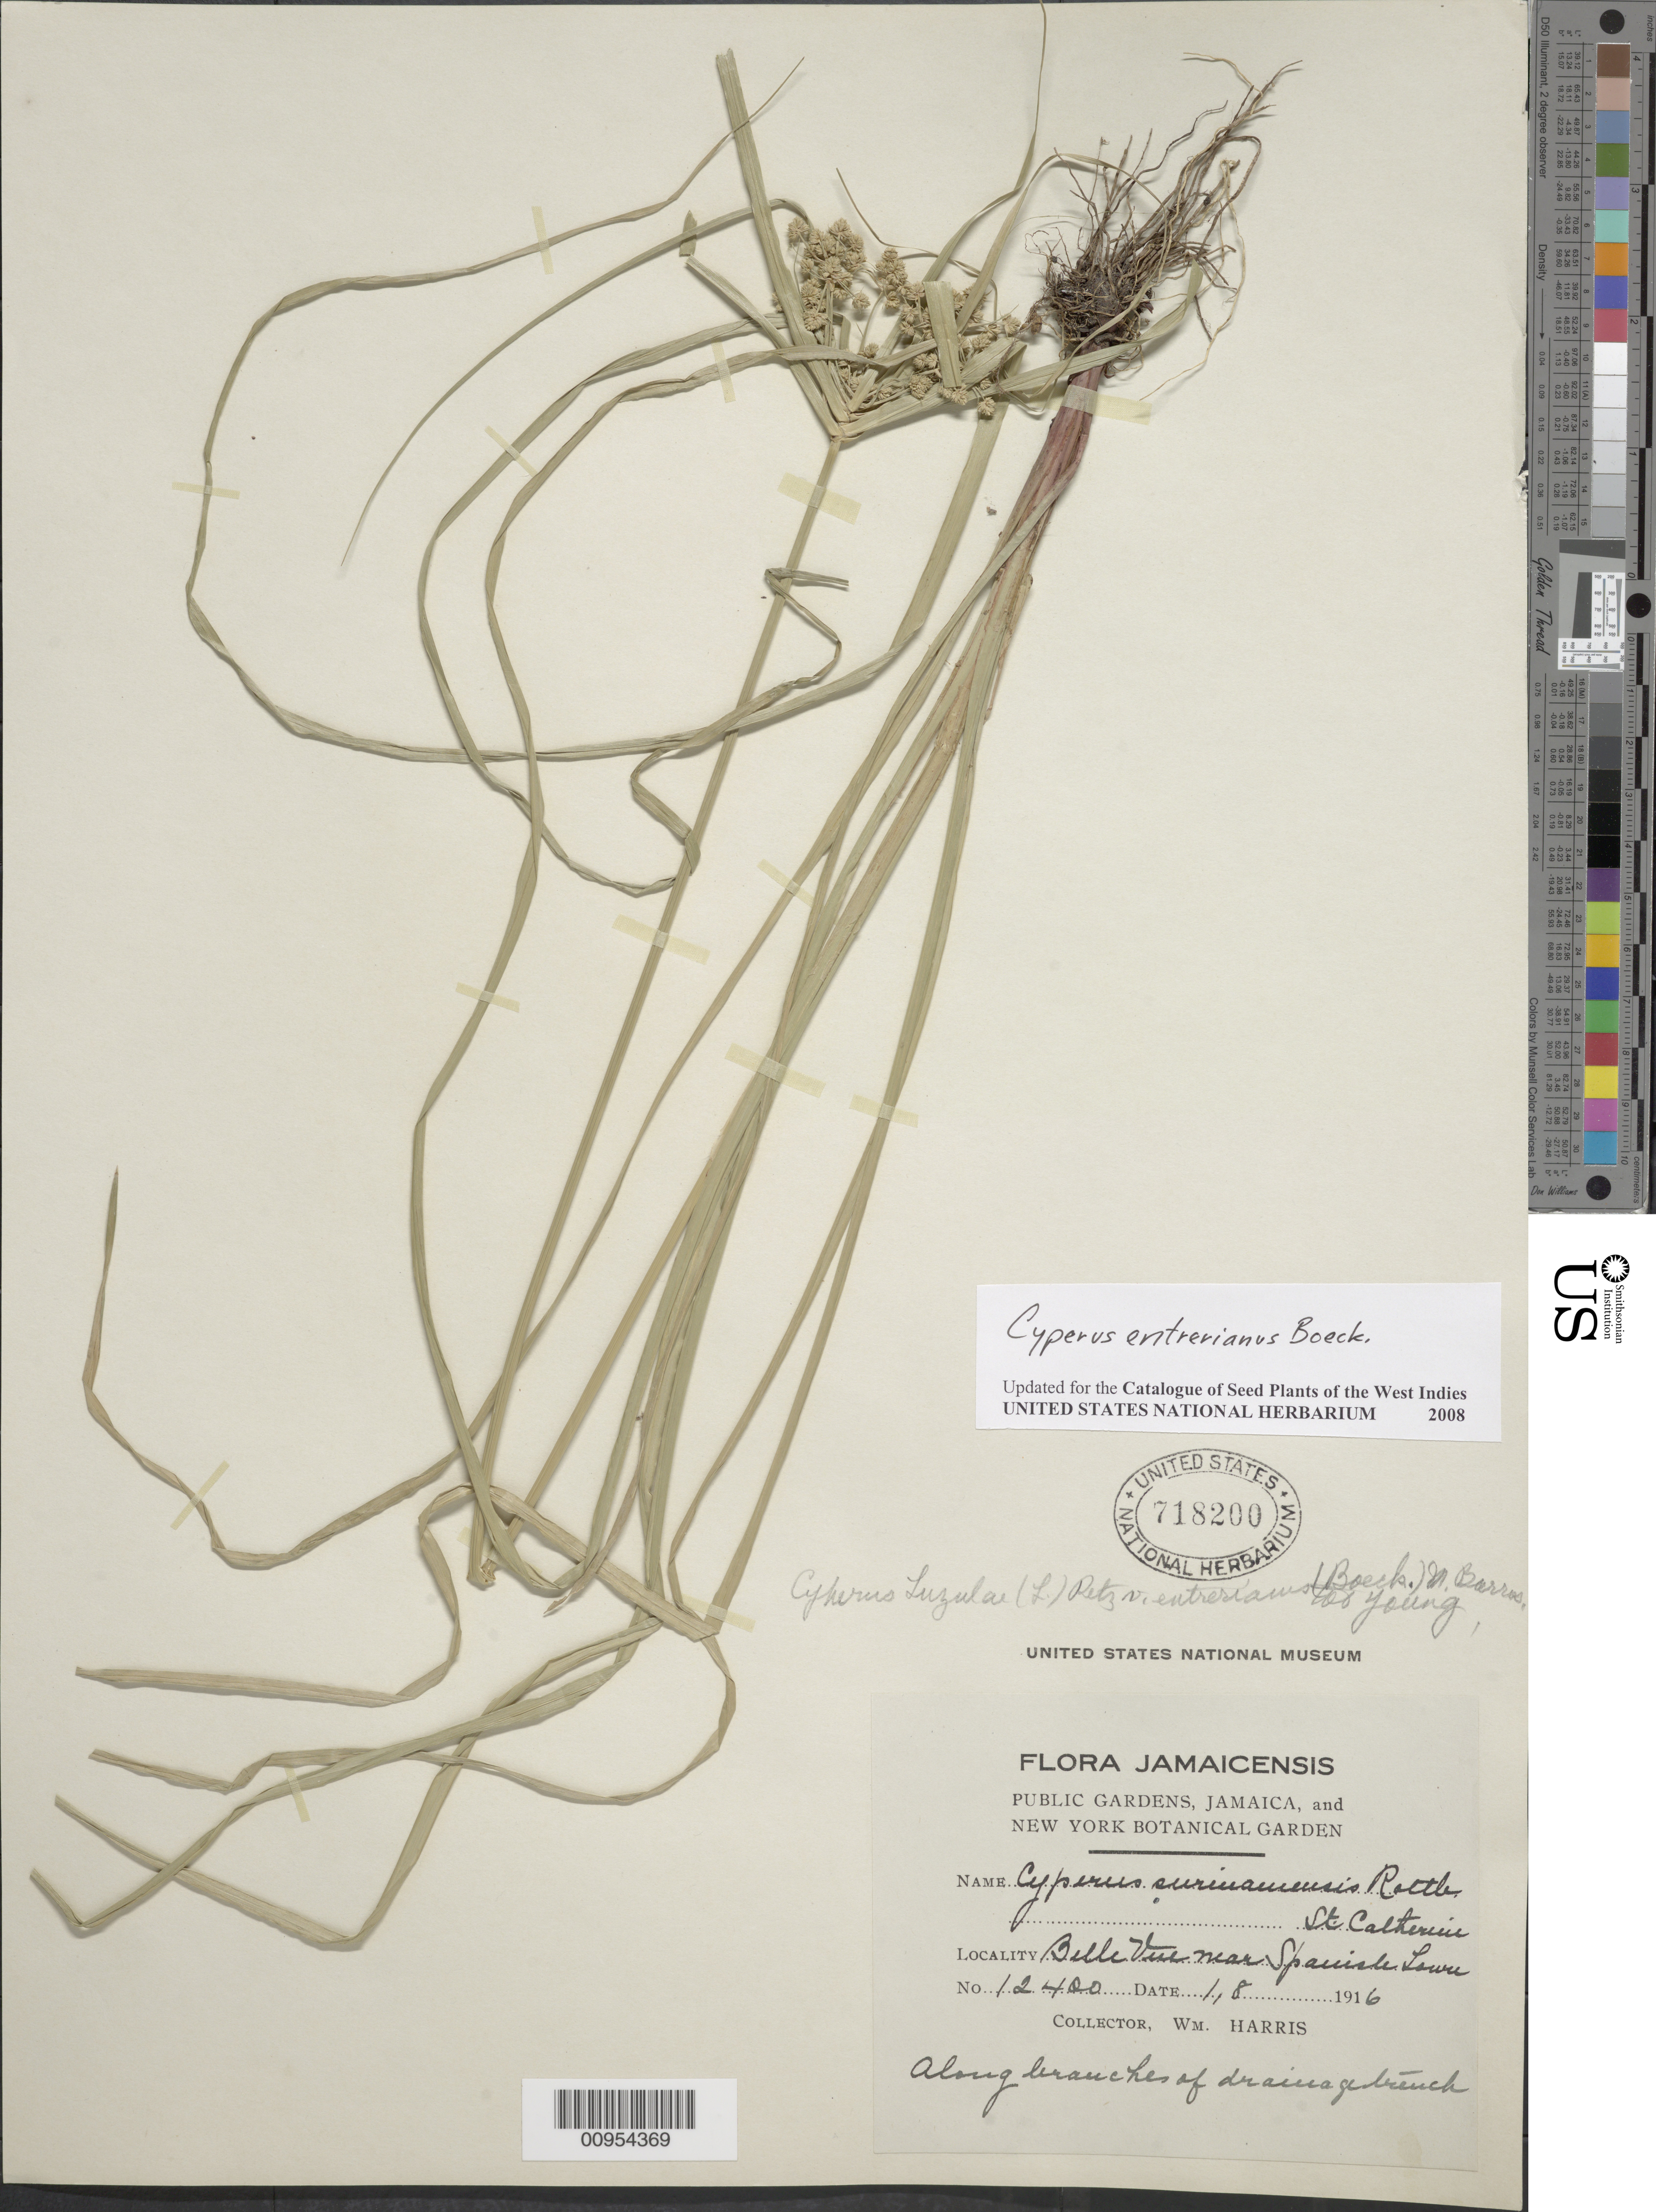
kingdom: Plantae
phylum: Tracheophyta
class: Liliopsida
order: Poales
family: Cyperaceae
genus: Cyperus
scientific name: Cyperus entrerianus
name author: Boeckeler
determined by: Strong, M. T., (US), Smithsonian Institution - National Museum of Natural History (UNITED STATES)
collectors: W. H. Harris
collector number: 12420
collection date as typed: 01 Aug 1916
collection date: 1916-08-01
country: Jamaica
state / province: Saint Catherine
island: Jamaica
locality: Belle View near Spanish Lawn, along branches of drainage trench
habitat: Along branches of drainage trench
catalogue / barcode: US 718200